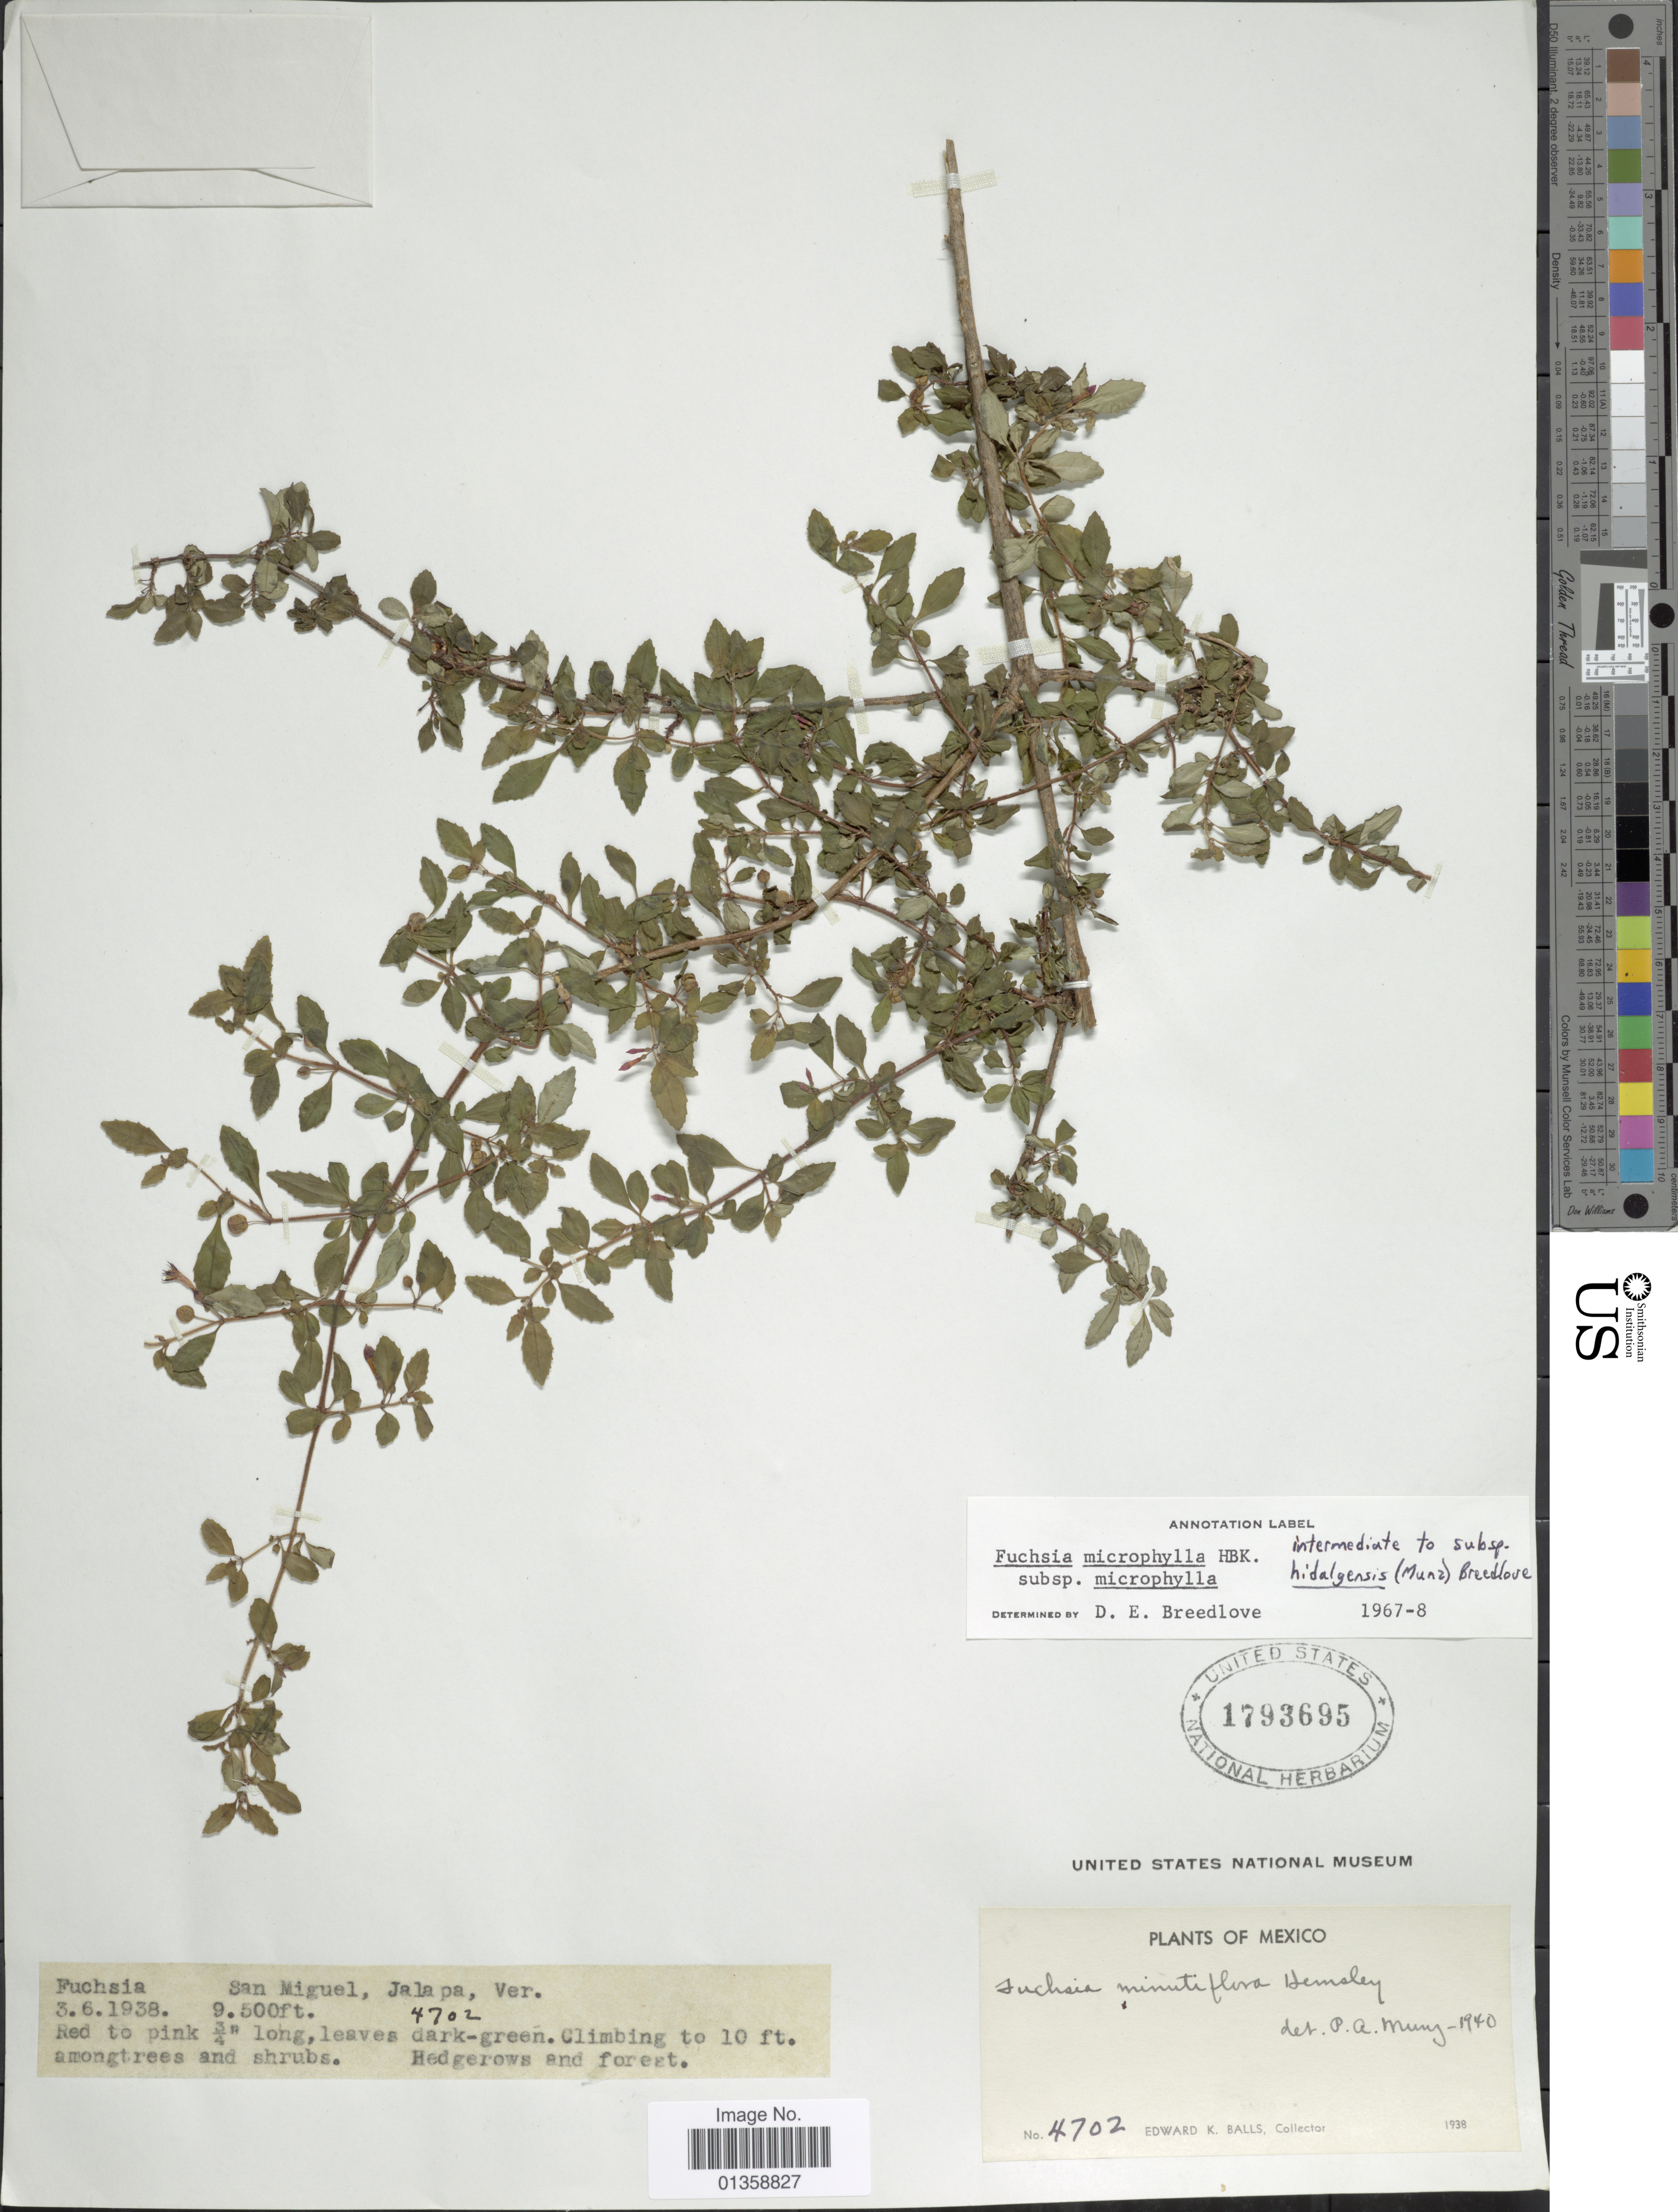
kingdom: Plantae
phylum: Tracheophyta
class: Magnoliopsida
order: Myrtales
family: Onagraceae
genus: Fuchsia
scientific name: Fuchsia microphylla subsp. microphylla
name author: Kunth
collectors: E. K. Balls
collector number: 4702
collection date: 1938-06-03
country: Mexico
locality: San Miguel, Jalapa, Ver.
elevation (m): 2896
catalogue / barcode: US 1793695